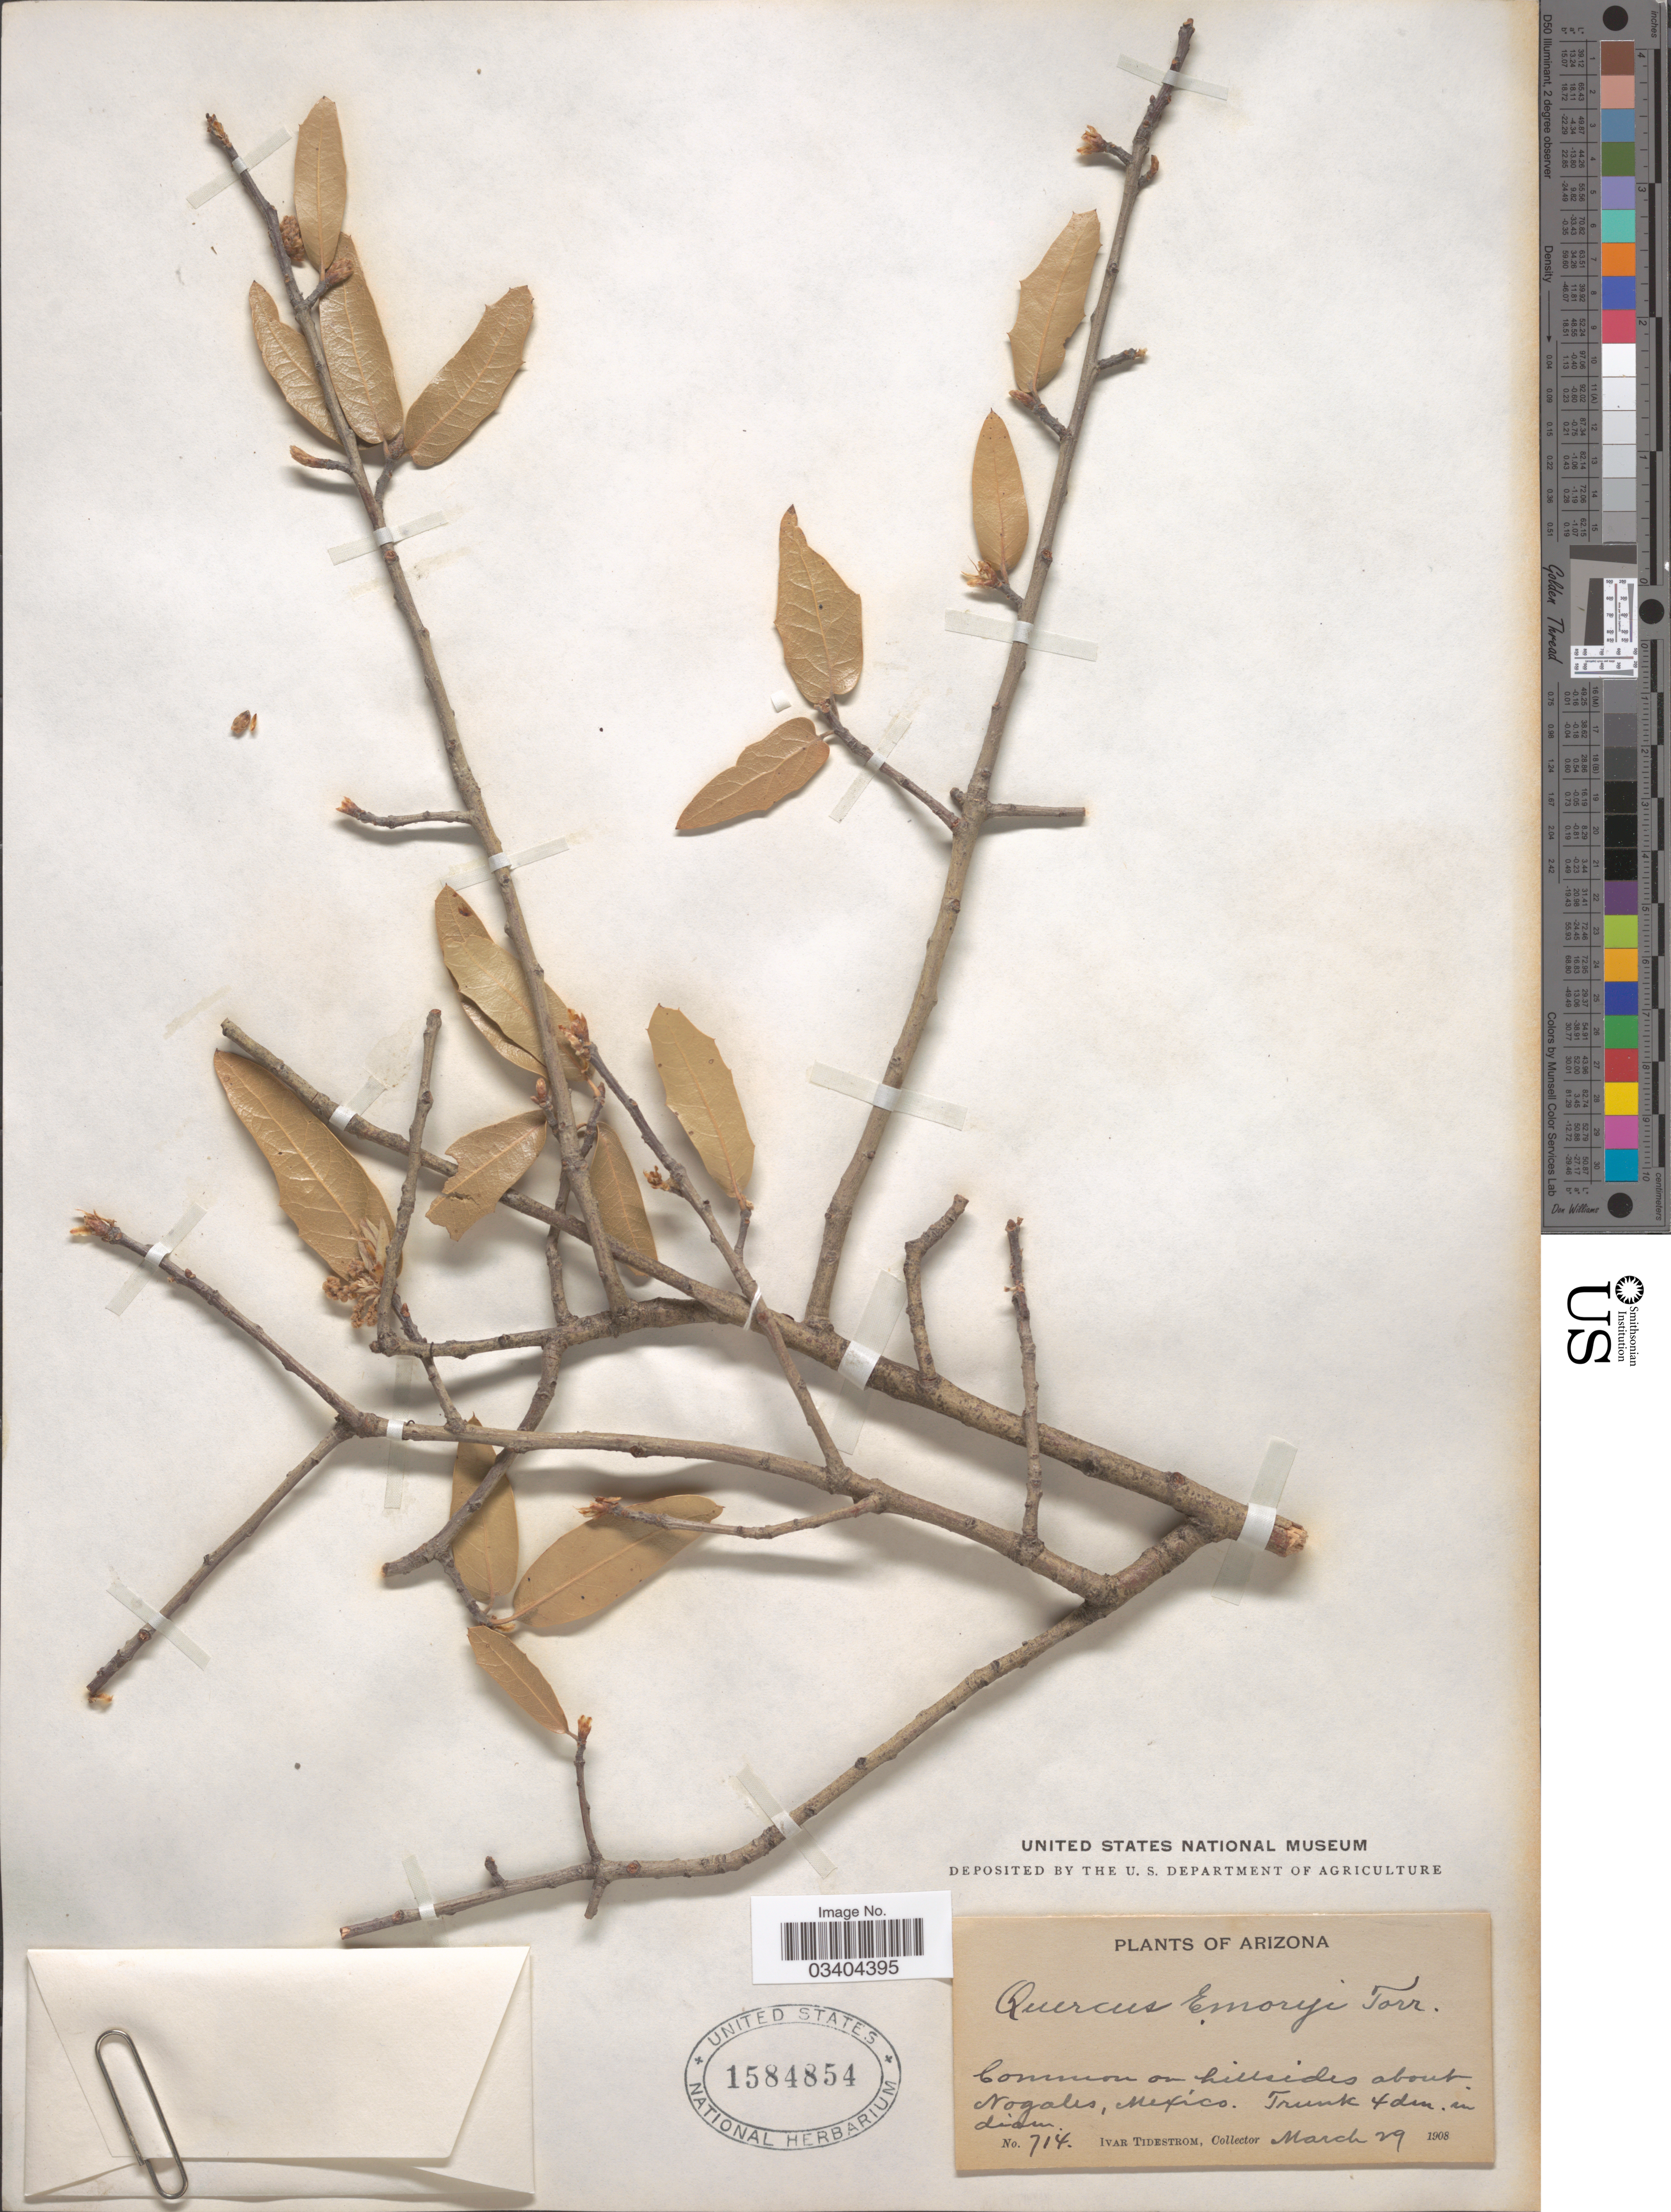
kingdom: Plantae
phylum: Tracheophyta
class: Magnoliopsida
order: Fagales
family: Fagaceae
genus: Quercus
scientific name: Quercus emoryi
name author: Torr. in Emory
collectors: I. F. Tidestrom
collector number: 714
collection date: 1909-03-29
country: United States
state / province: Arizona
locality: Common on hillsides about Nogales.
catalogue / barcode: US 1584854